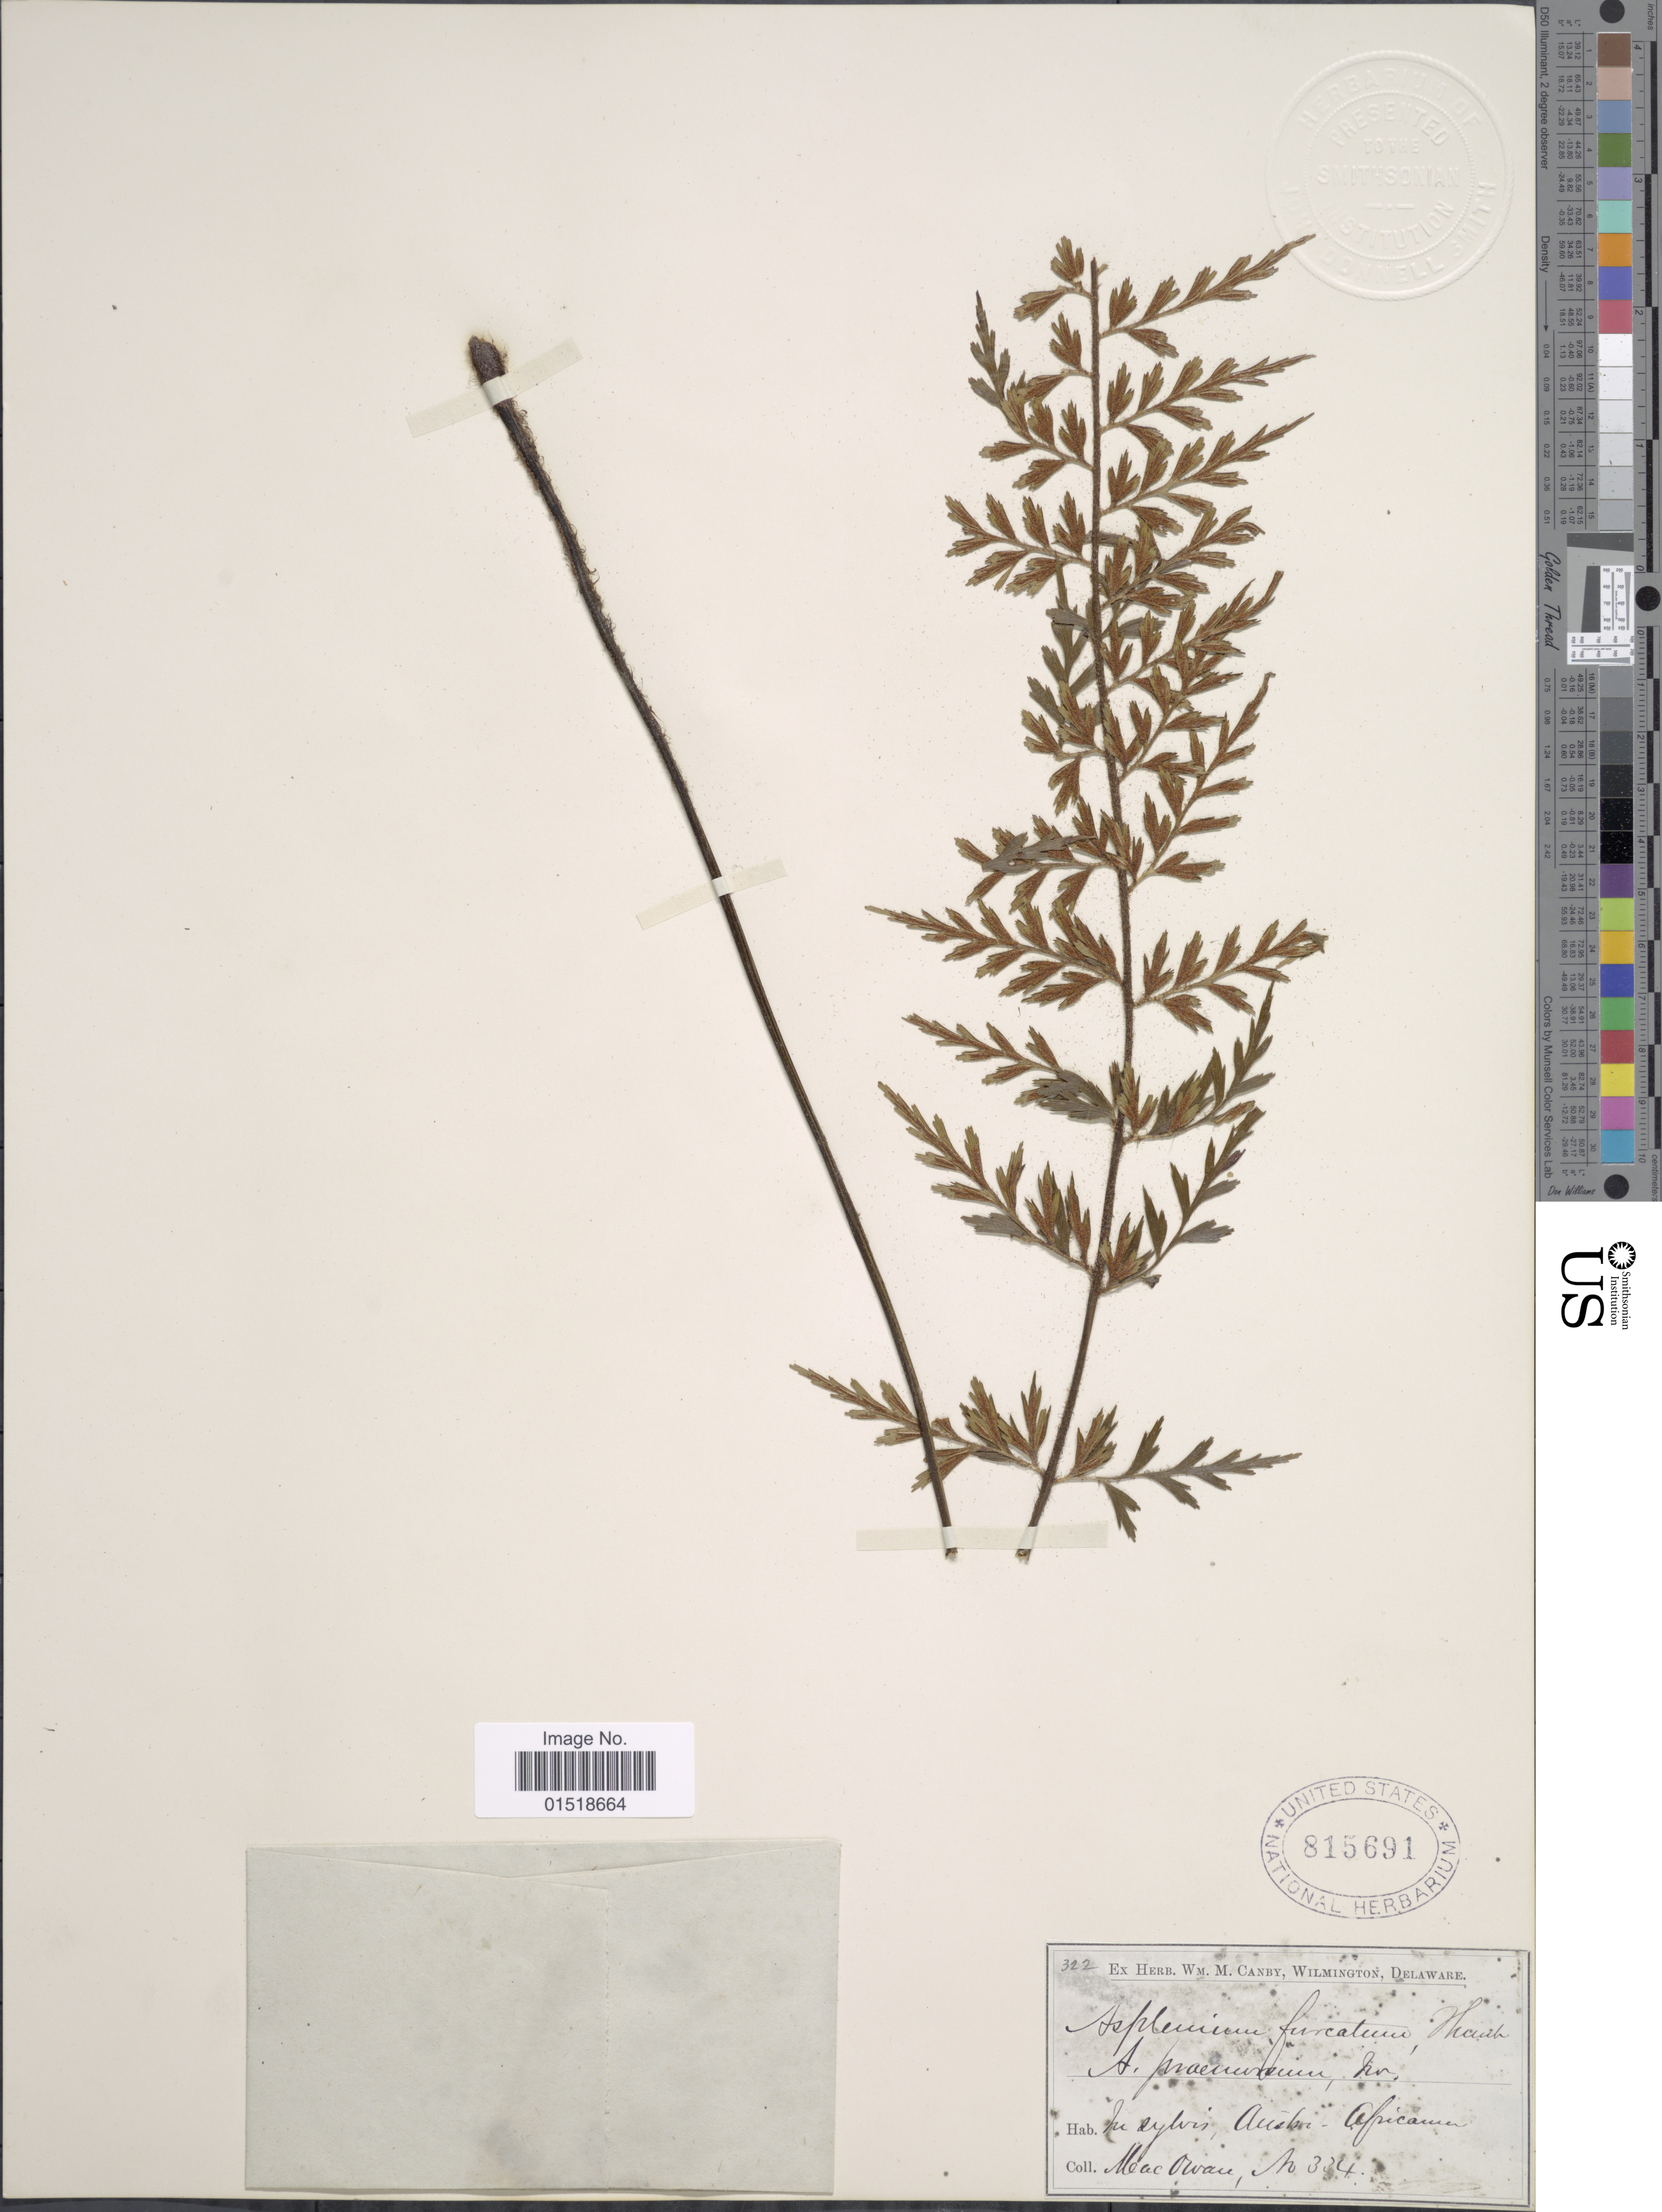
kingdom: Plantae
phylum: Tracheophyta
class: Polypodiopsida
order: Polypodiales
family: Aspleniaceae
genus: Asplenium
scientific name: Asplenium aethiopicum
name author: (Burm. f.) Bech.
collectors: P. Owan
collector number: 334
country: South Africa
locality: In sylvis, Austr.-Africana.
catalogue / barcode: US 815691